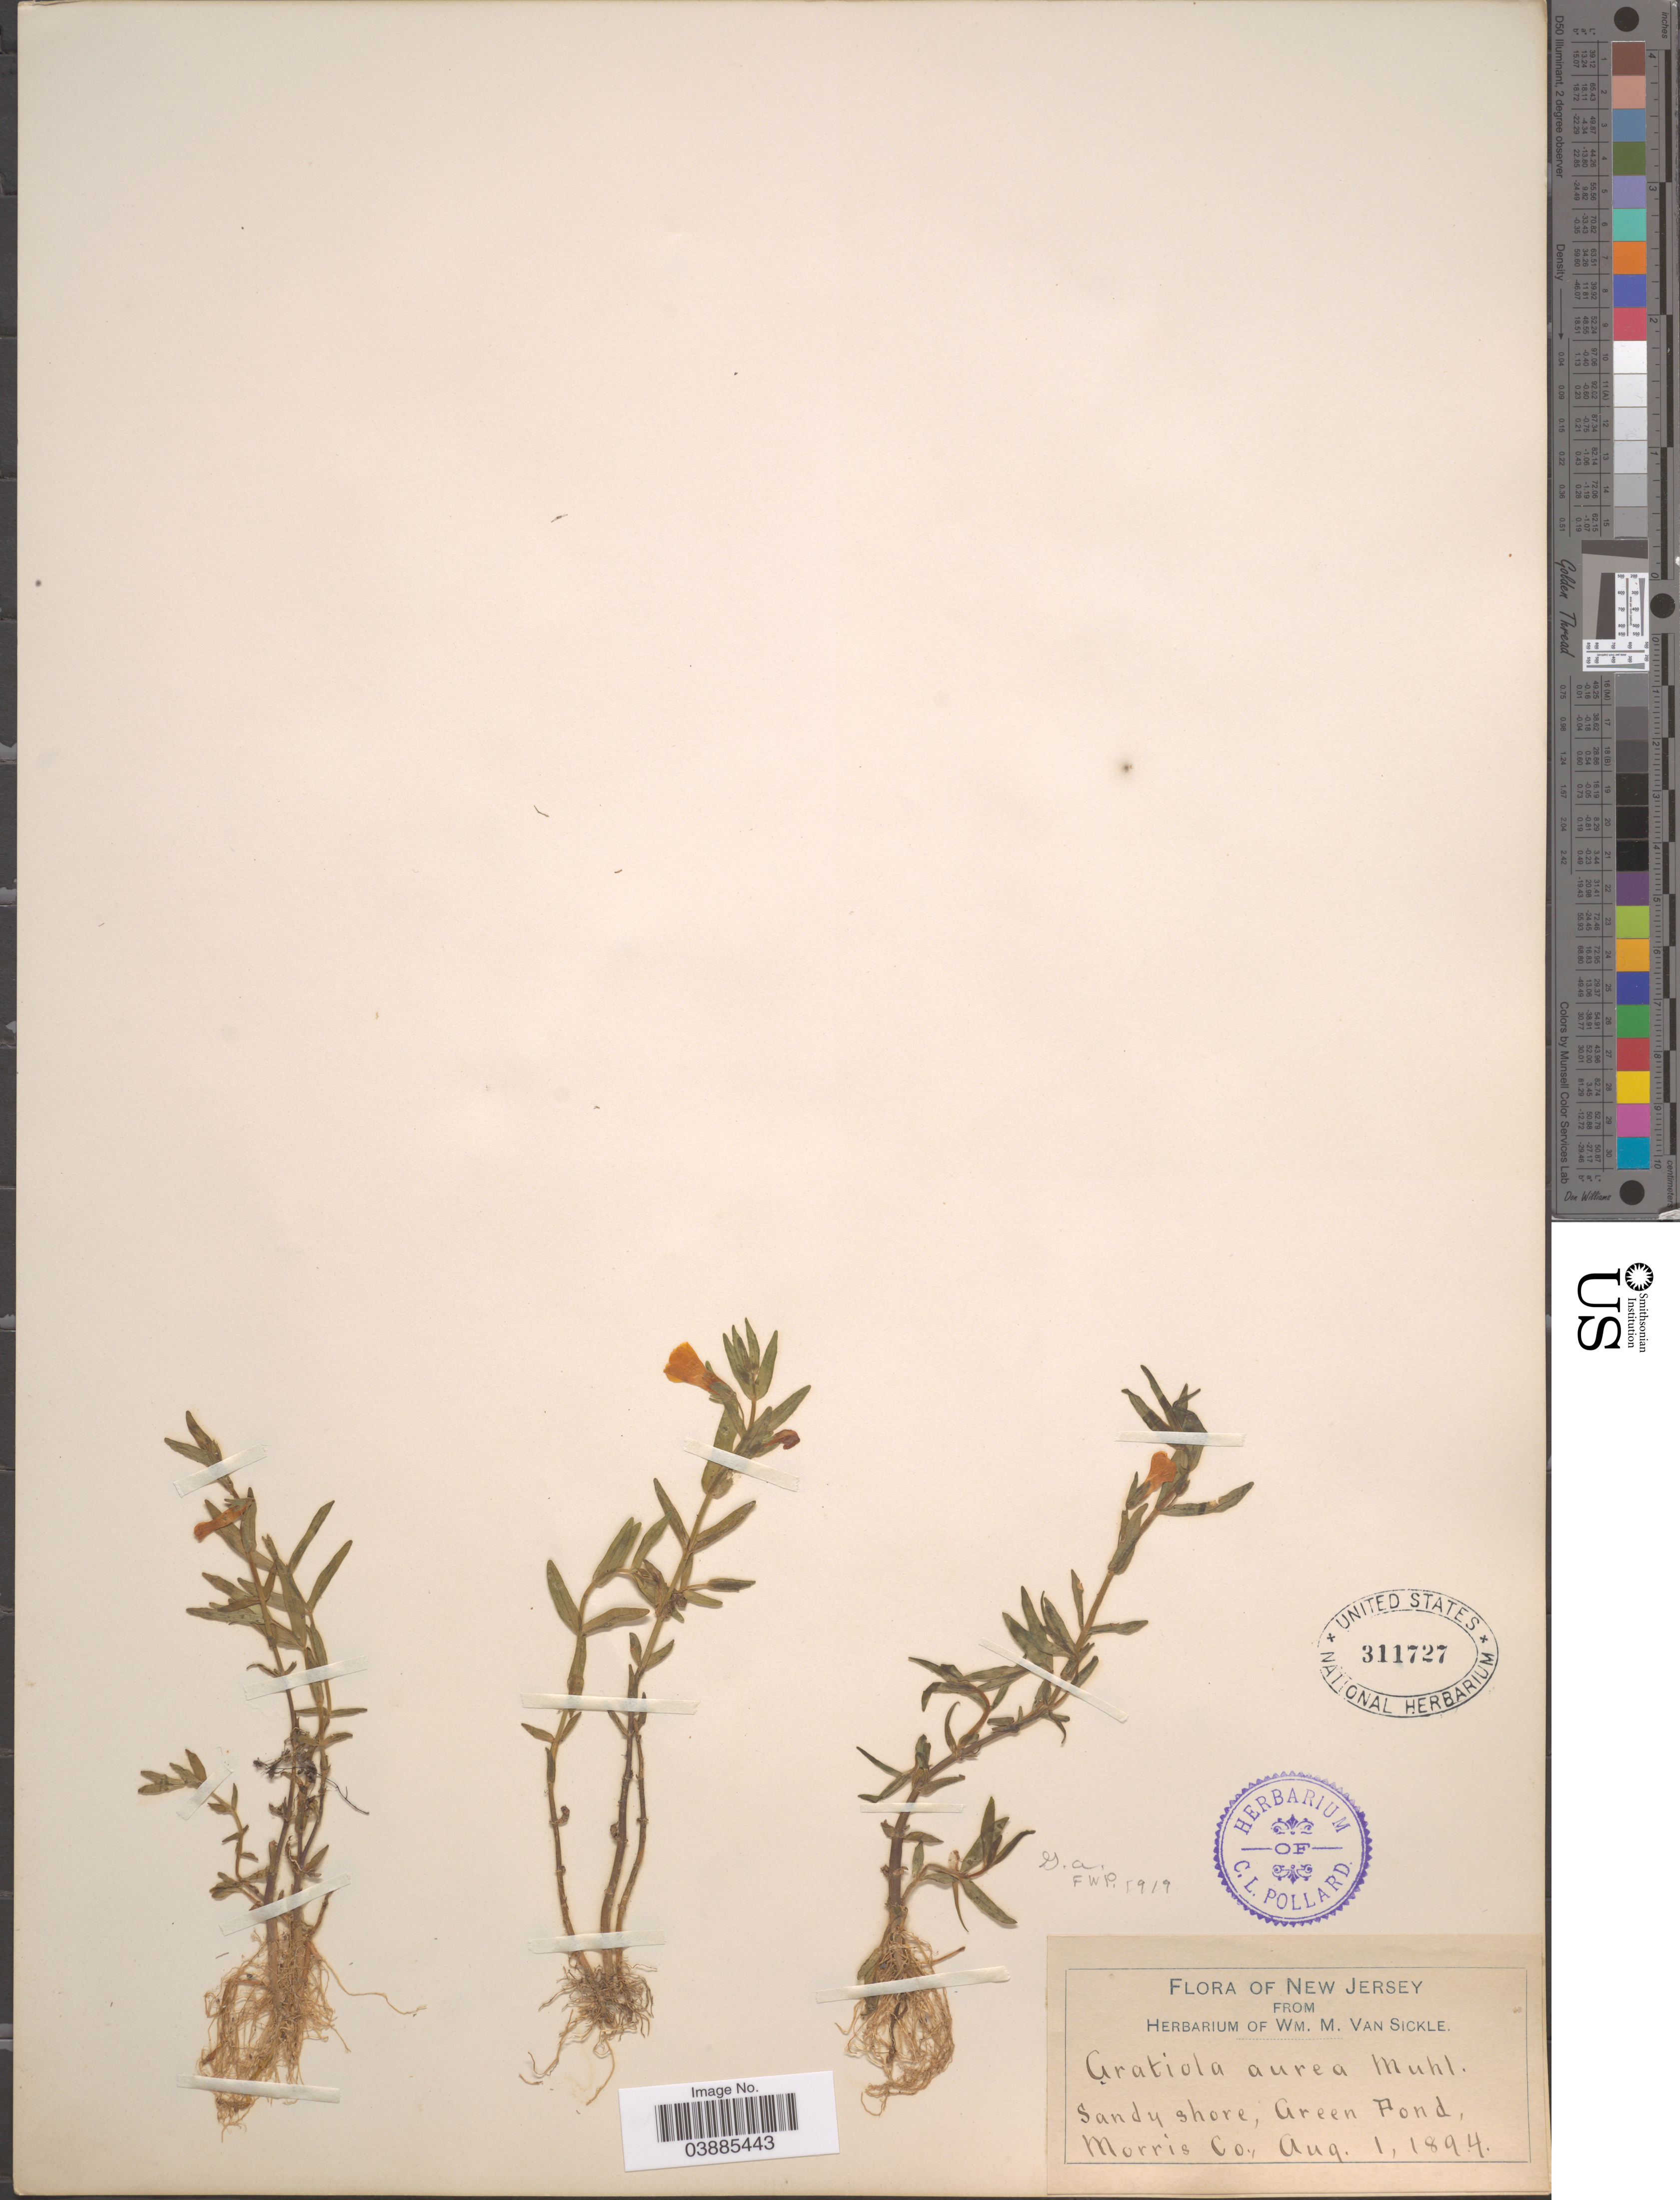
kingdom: Plantae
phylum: Tracheophyta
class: Magnoliopsida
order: Lamiales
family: Plantaginaceae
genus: Gratiola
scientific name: Gratiola aurea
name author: Pursh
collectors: ex herb. Wm. M. Van Sickle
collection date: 1894-08-01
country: United States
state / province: New Jersey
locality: Sandy shore, Green Pond, Morris Co.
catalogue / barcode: US 311727